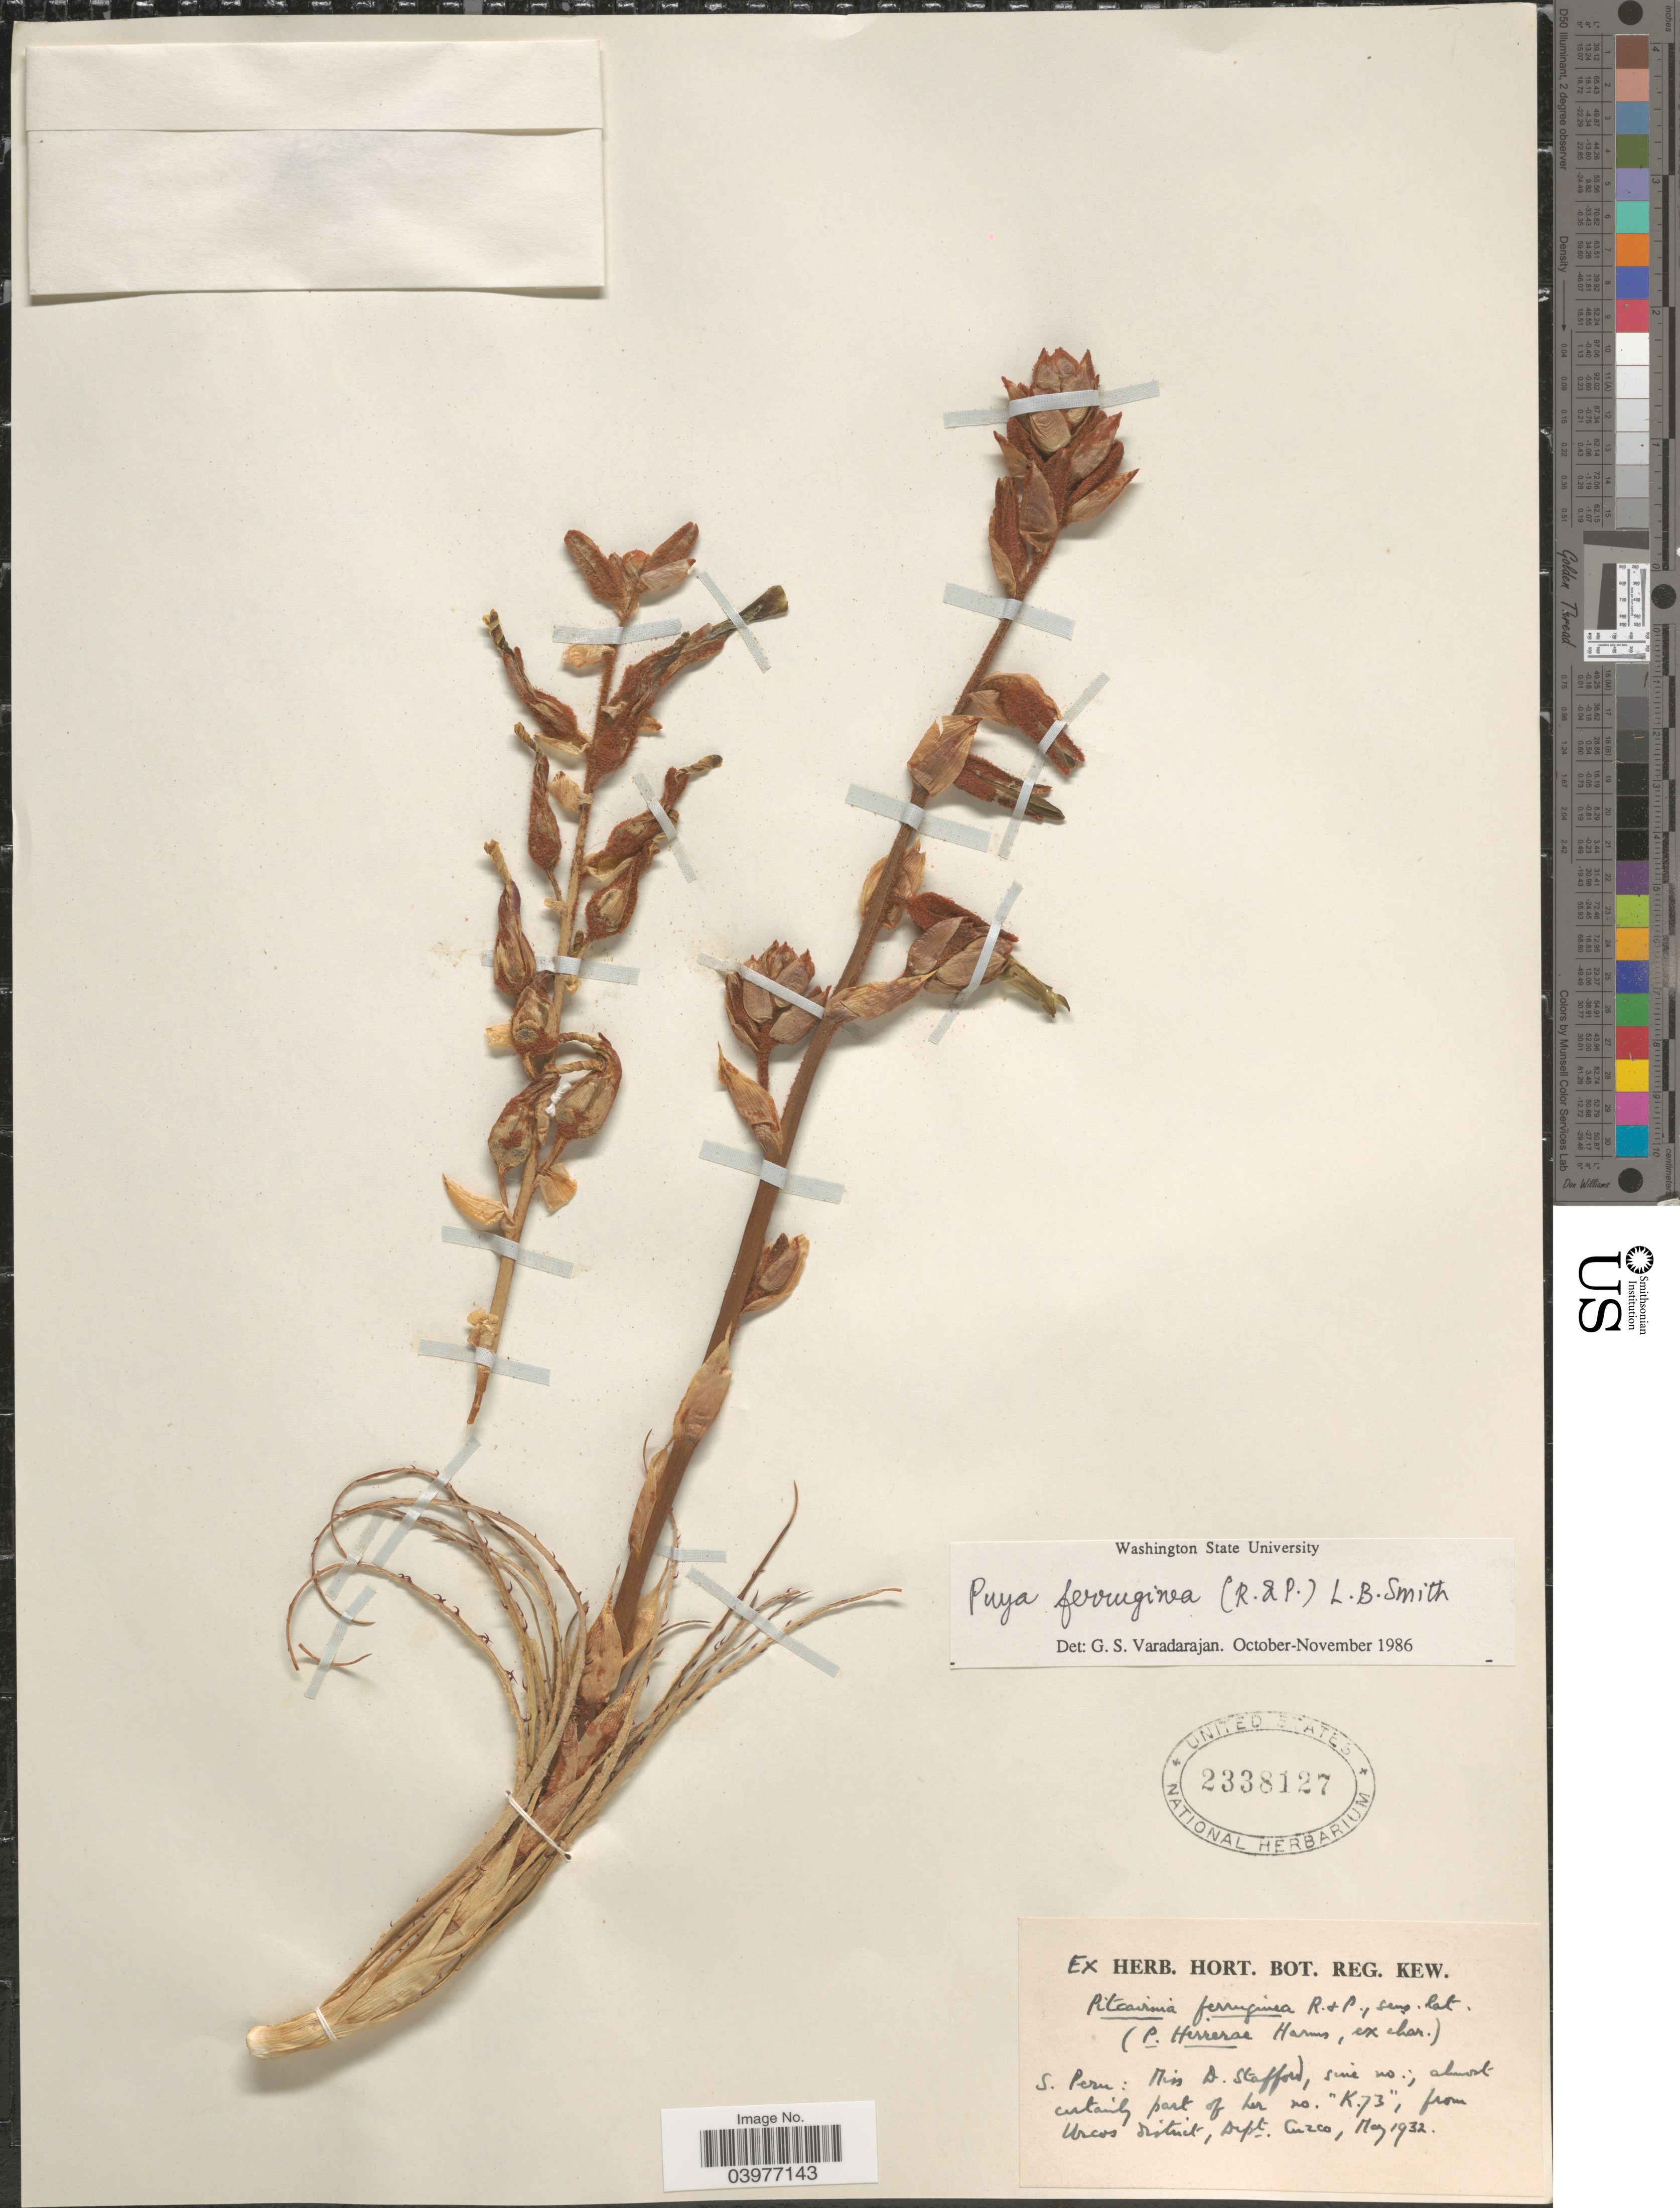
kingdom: Plantae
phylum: Tracheophyta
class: Liliopsida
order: Poales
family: Bromeliaceae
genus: Puya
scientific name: Puya ferruginea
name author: (Ruiz & Pav.) L.B. Sm.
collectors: D. Stafford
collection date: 1932-05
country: Peru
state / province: Cusco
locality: S. Peru: from Urcos district, Dept. Cuzco.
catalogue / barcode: US 2338127